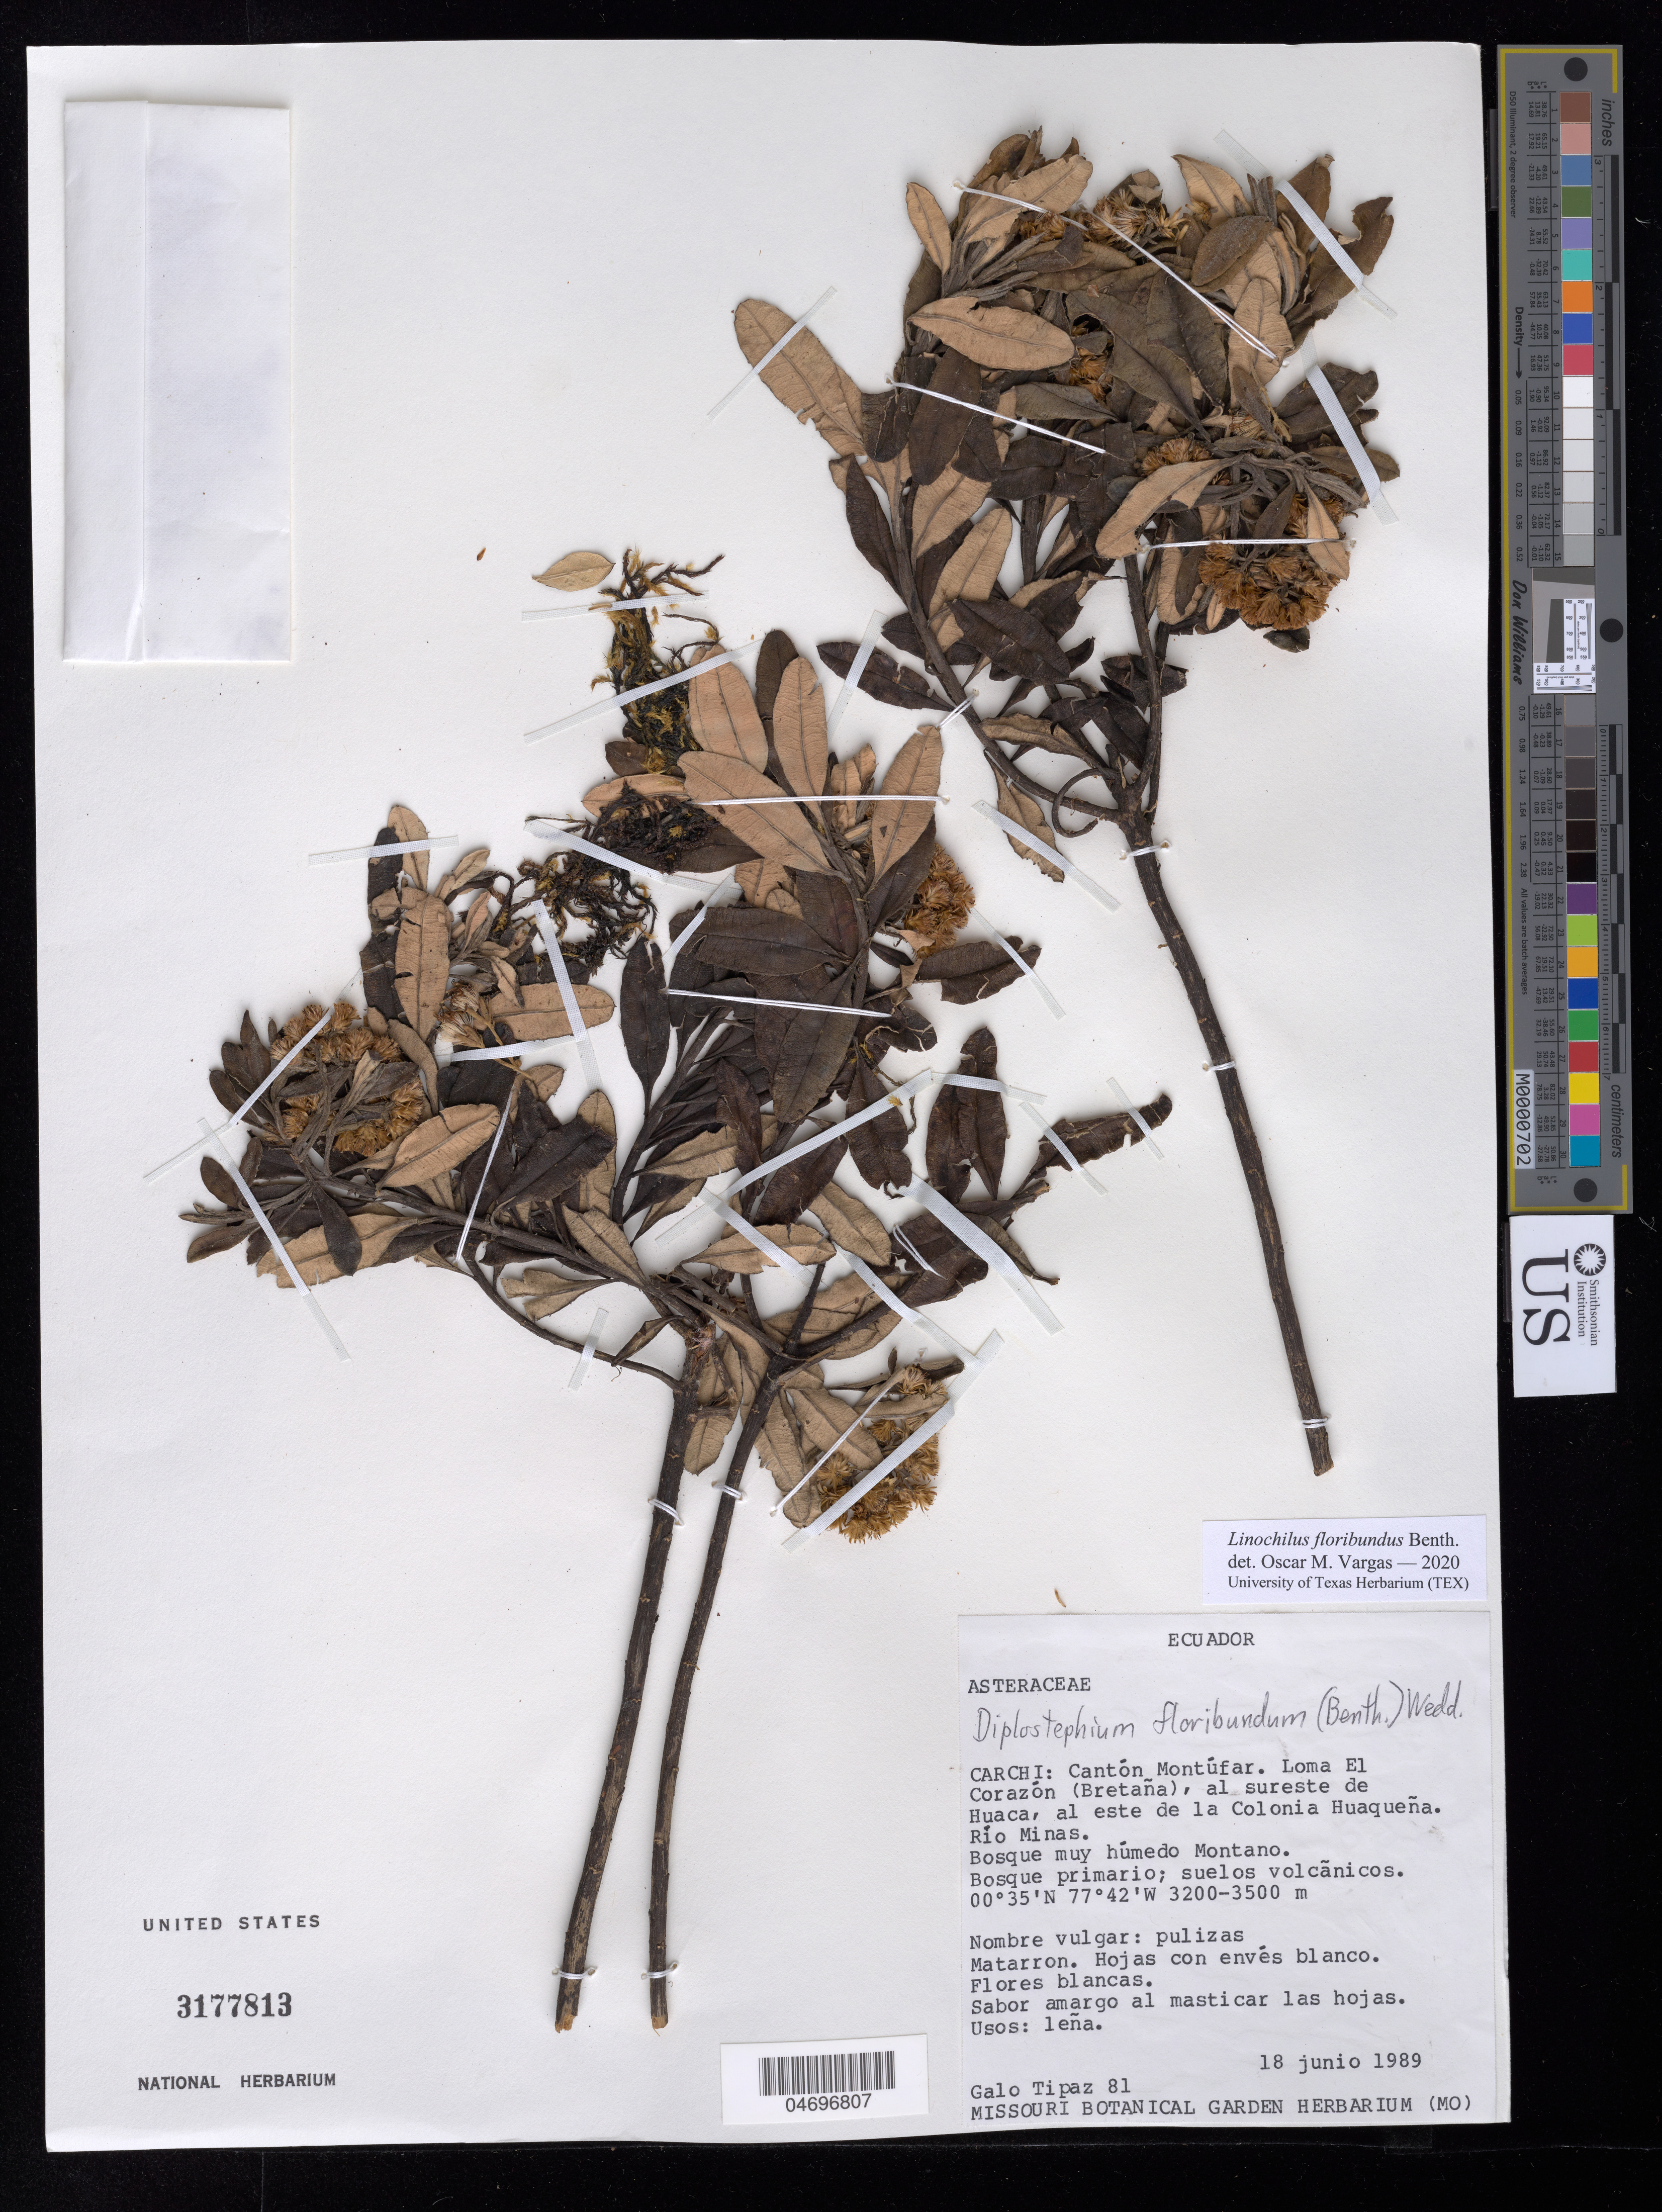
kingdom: Plantae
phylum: Tracheophyta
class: Magnoliopsida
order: Asterales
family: Asteraceae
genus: Linochilus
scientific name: Linochilus floribundus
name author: Benth.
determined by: Vargas, Oscar M.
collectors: G. Tipaz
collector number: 81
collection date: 1989-07-18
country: Ecuador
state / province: Carchi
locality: Canton Montufar. Loma El Corazon (Bretana), al SE de Huaca, al E de la Colonia Huaquena. Rio Minas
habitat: Bosque muy humedo Montano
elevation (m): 3200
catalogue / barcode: US 3177813